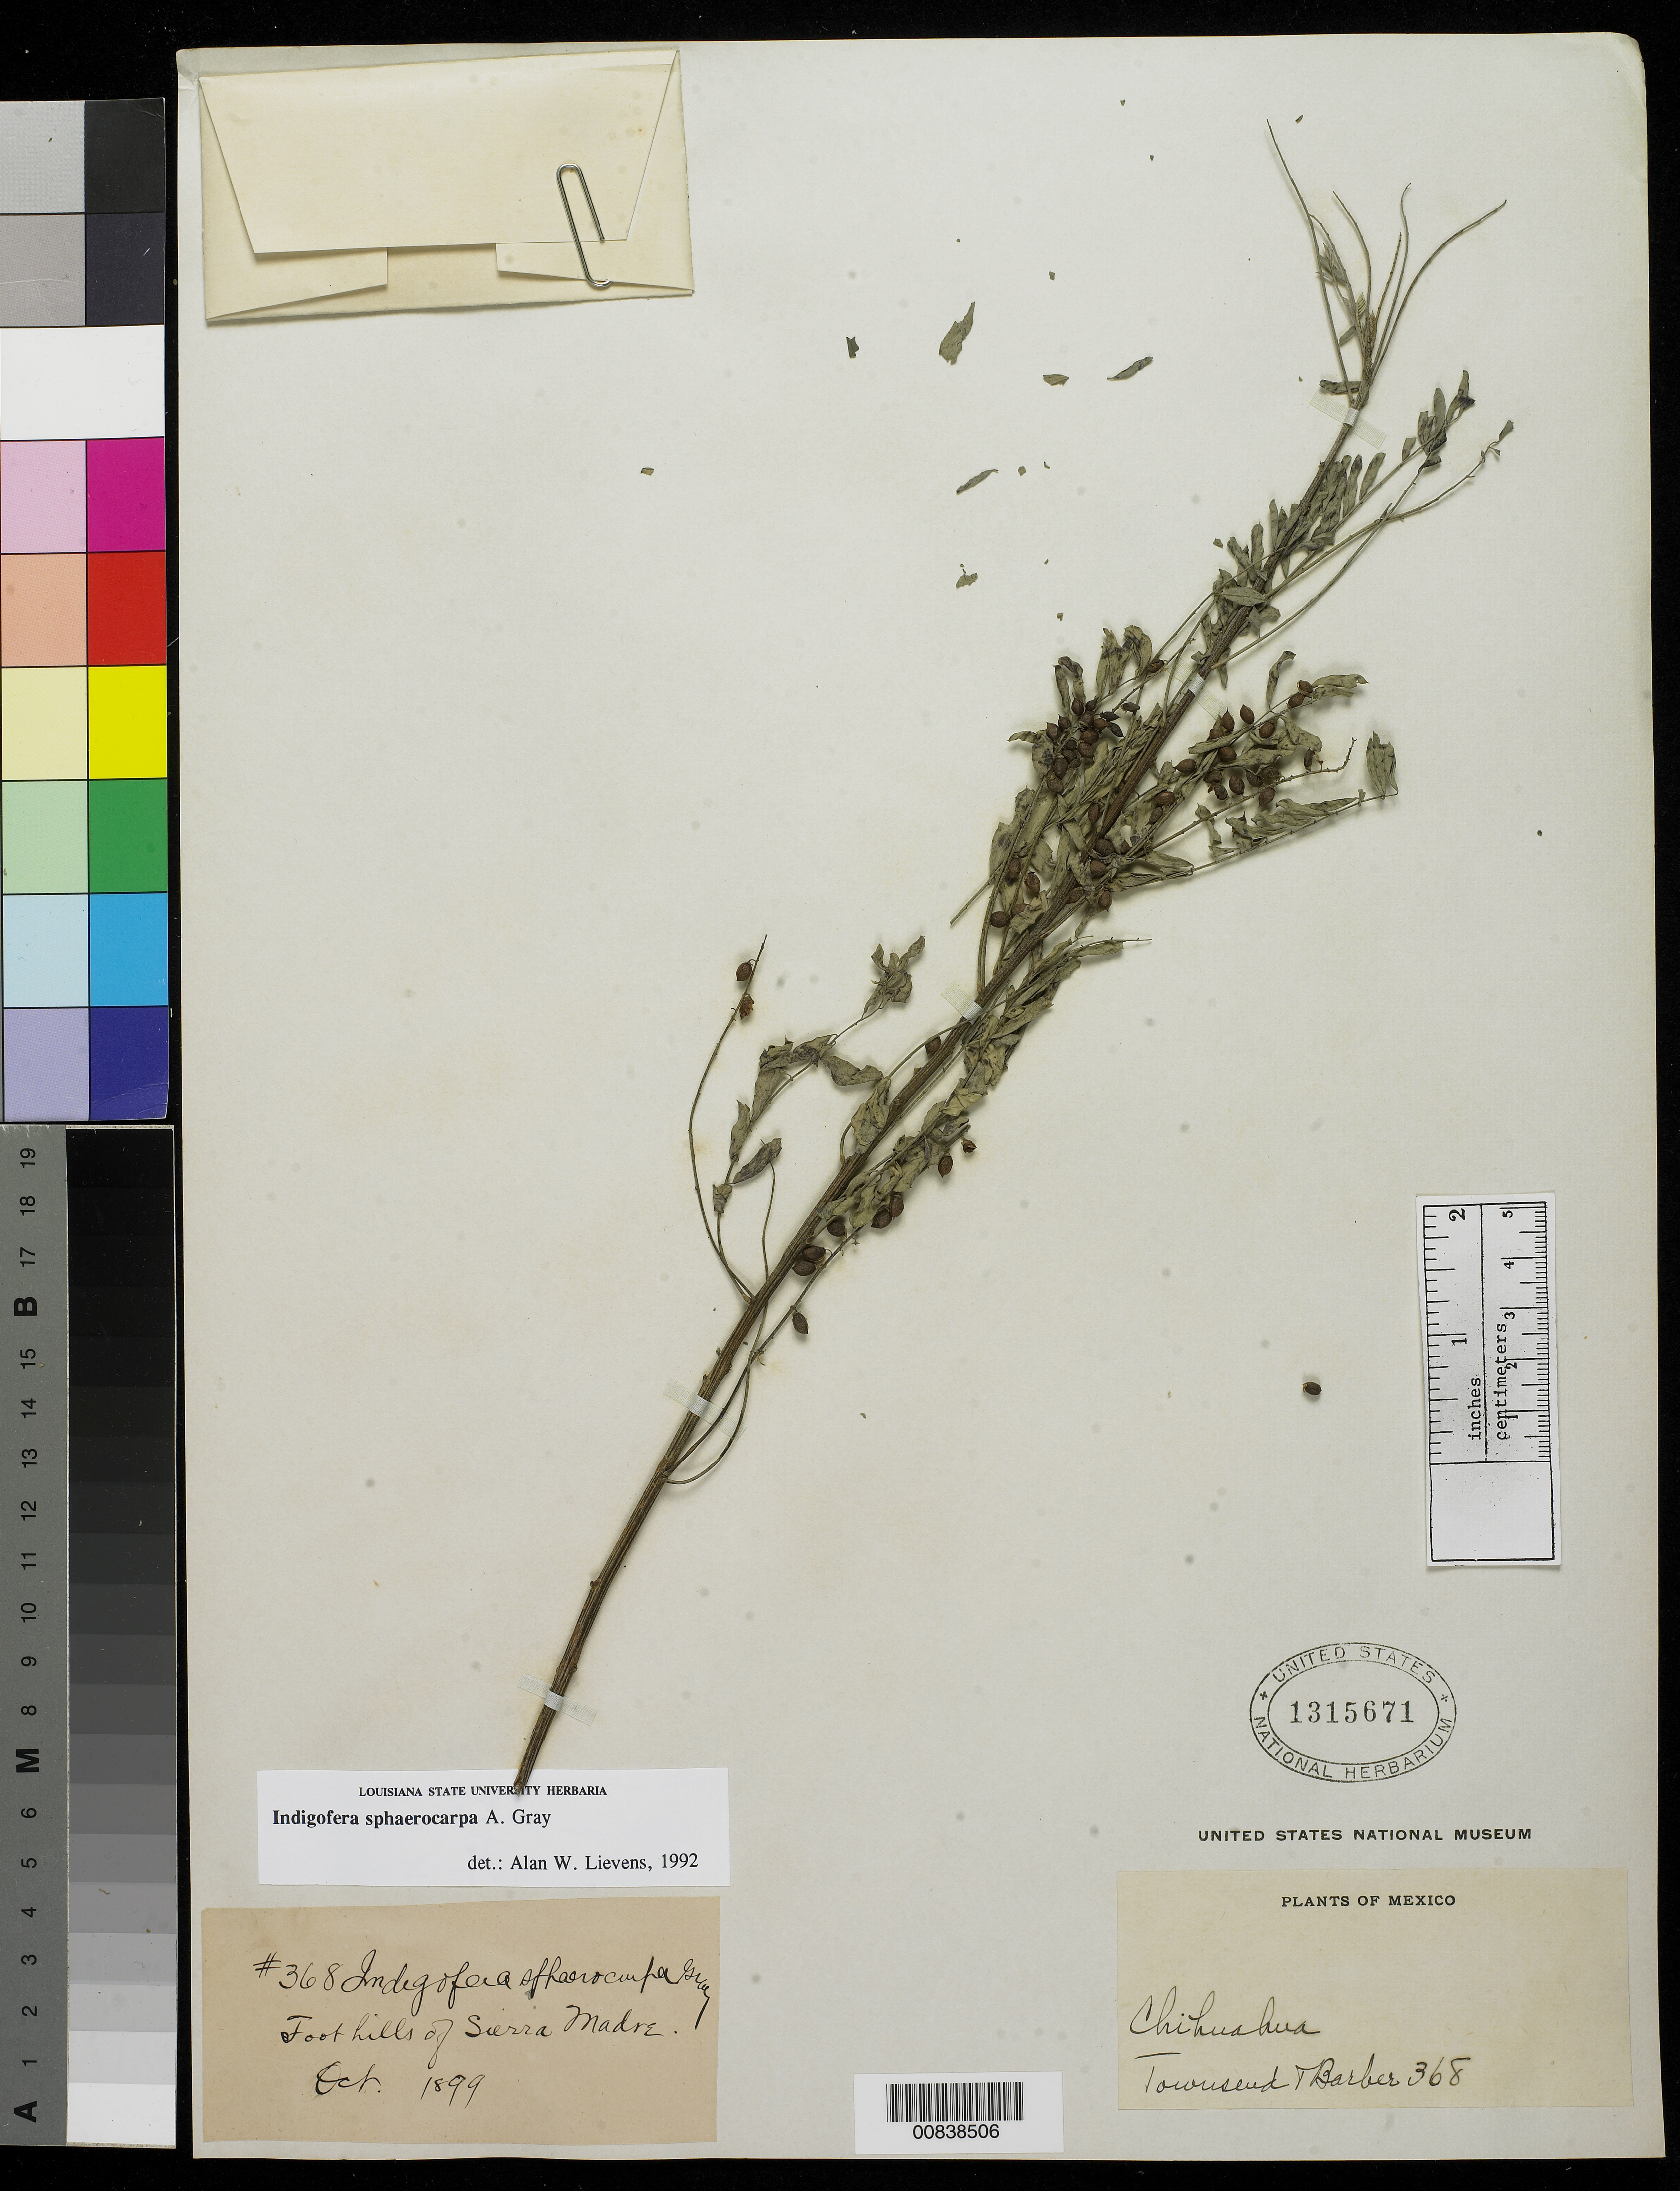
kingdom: Plantae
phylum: Tracheophyta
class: Magnoliopsida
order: Fabales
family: Fabaceae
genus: Indigofera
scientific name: Indigofera sphaerocarpa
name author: A. Gray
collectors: C. H. T. Townsend & C. Barber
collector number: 368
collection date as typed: Oct 1899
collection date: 1899-10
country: Mexico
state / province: Chihuahua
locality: Foothills of Sierra Madre.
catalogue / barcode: US 1315671